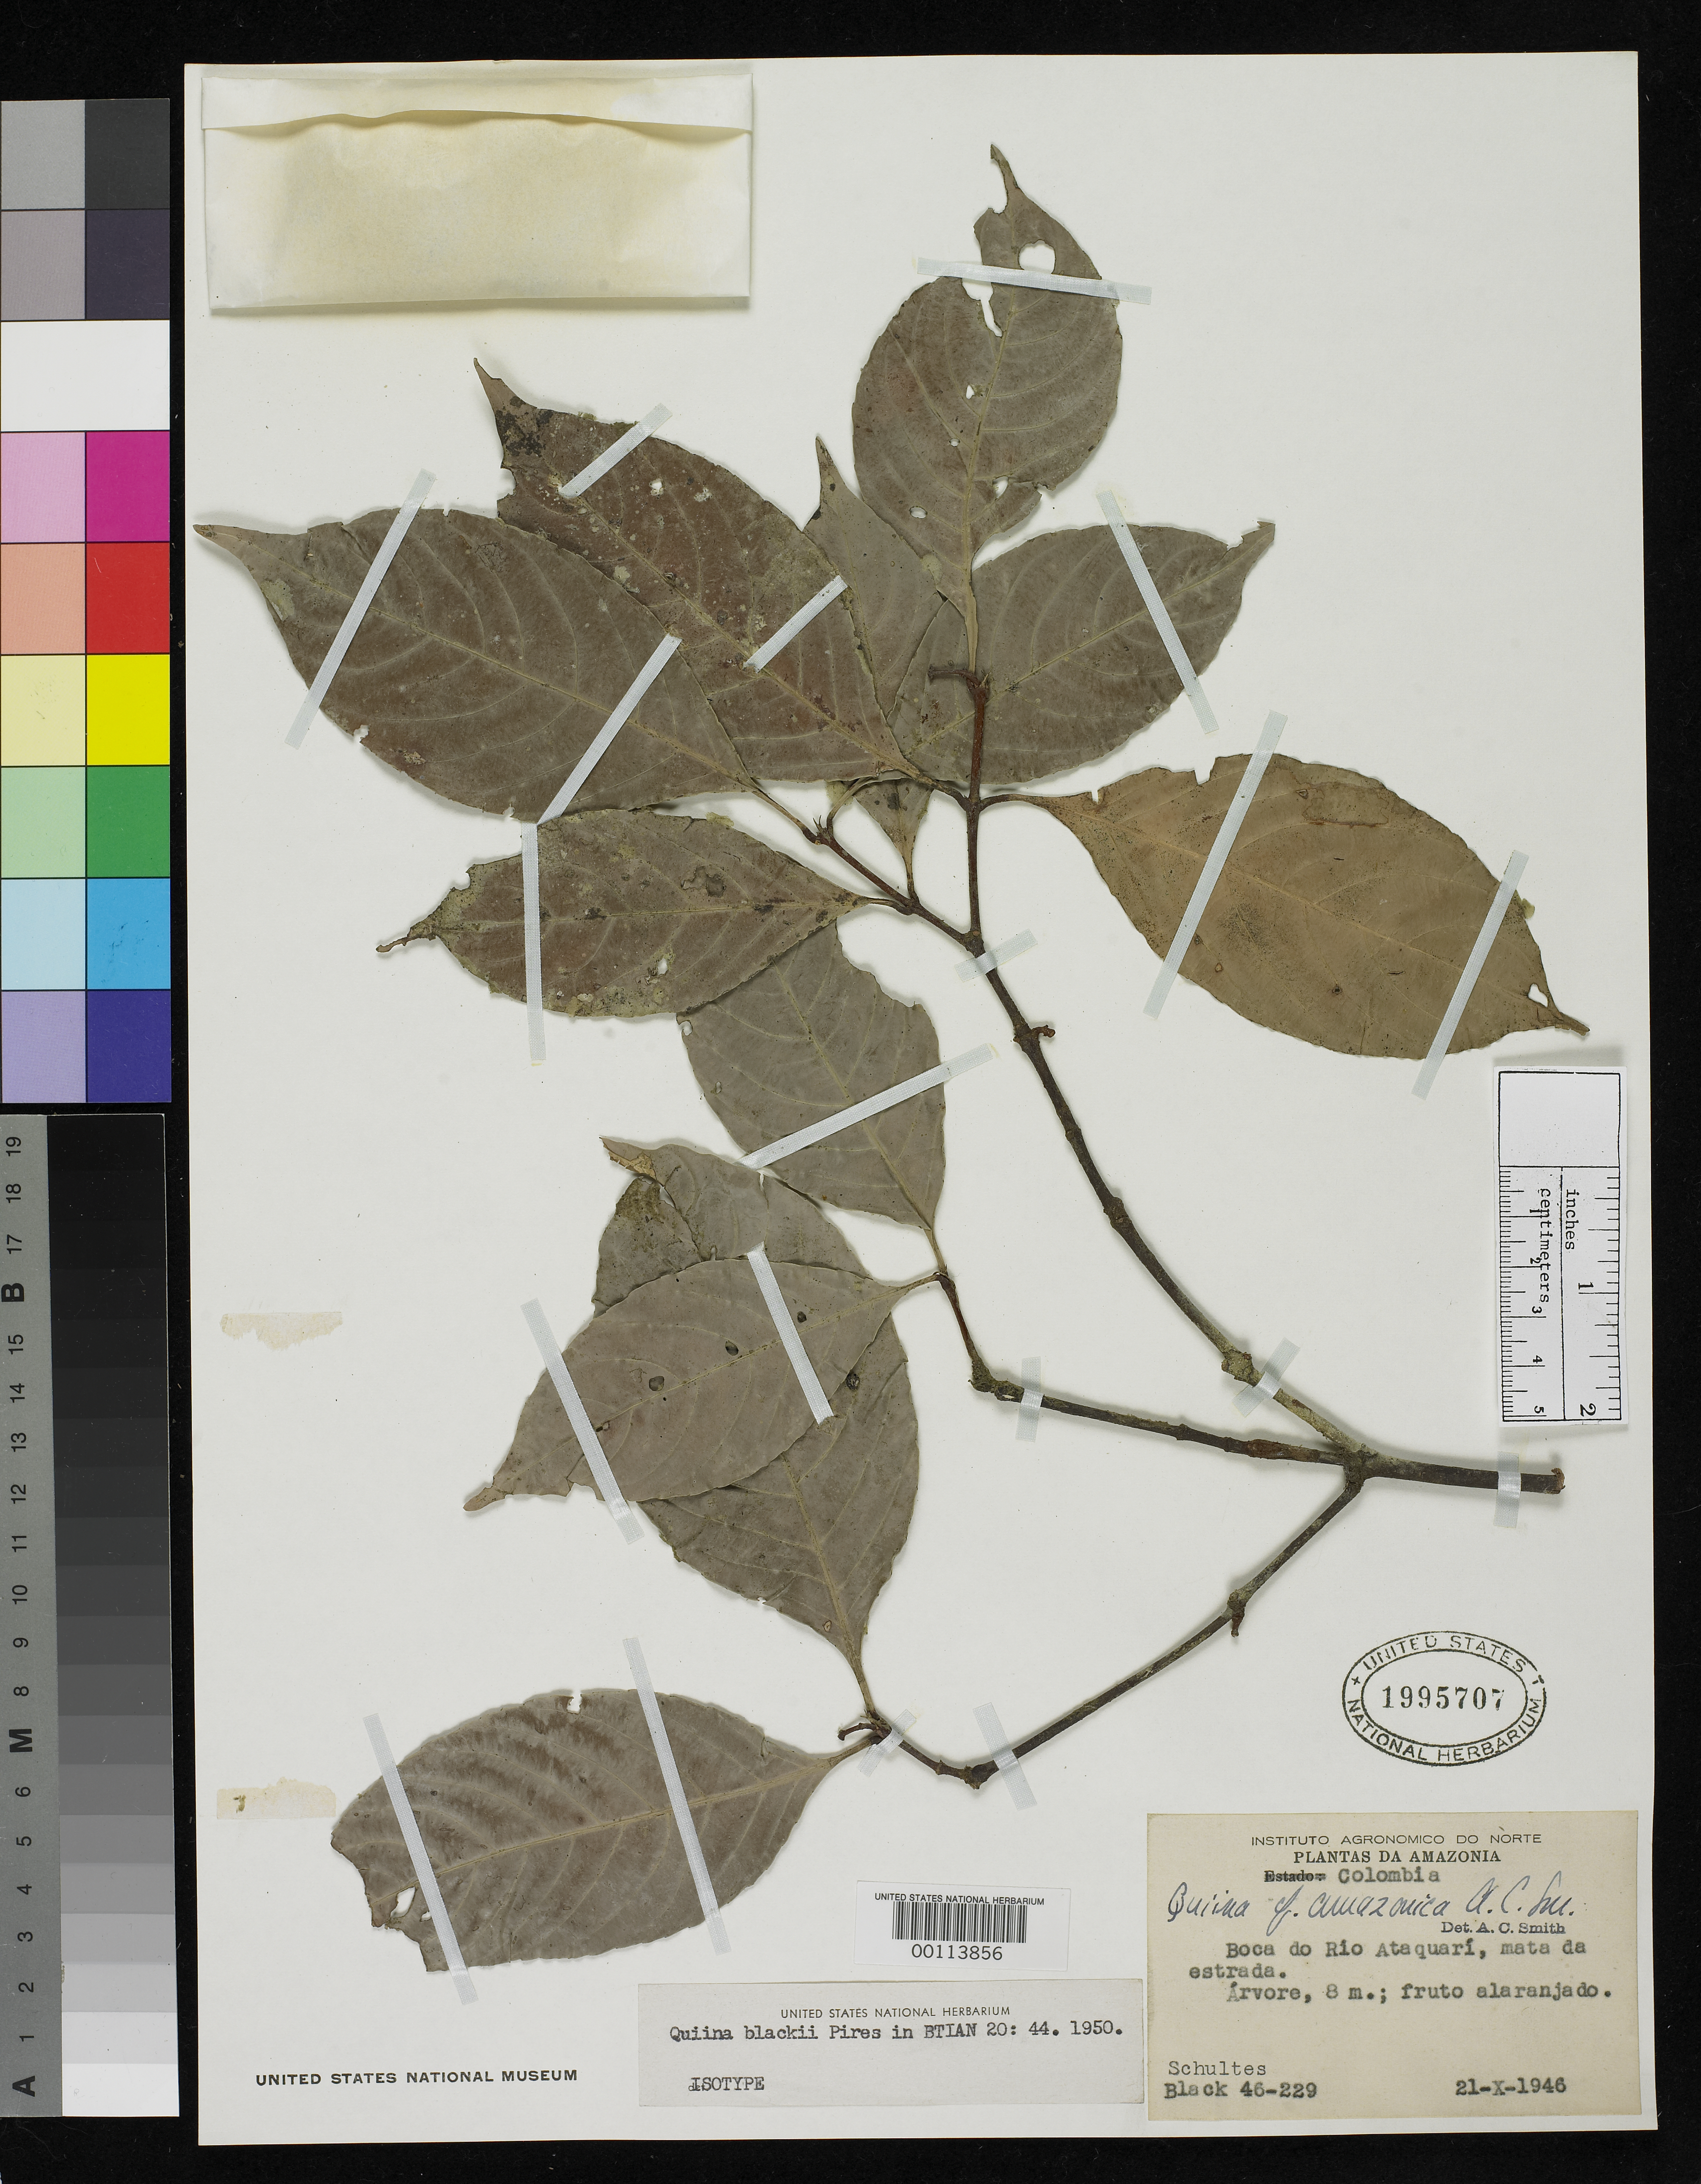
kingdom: Plantae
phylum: Tracheophyta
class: Magnoliopsida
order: Malpighiales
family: Quiinaceae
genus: Quiina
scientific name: Quiina blackii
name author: Pires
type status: Isotype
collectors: G. A. Black & R. E. Schultes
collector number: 46-229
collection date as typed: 21 Oct 1946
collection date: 1946-10-21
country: Colombia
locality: Rio Amazonas, Rio Ataquari.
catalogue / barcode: US 1995707